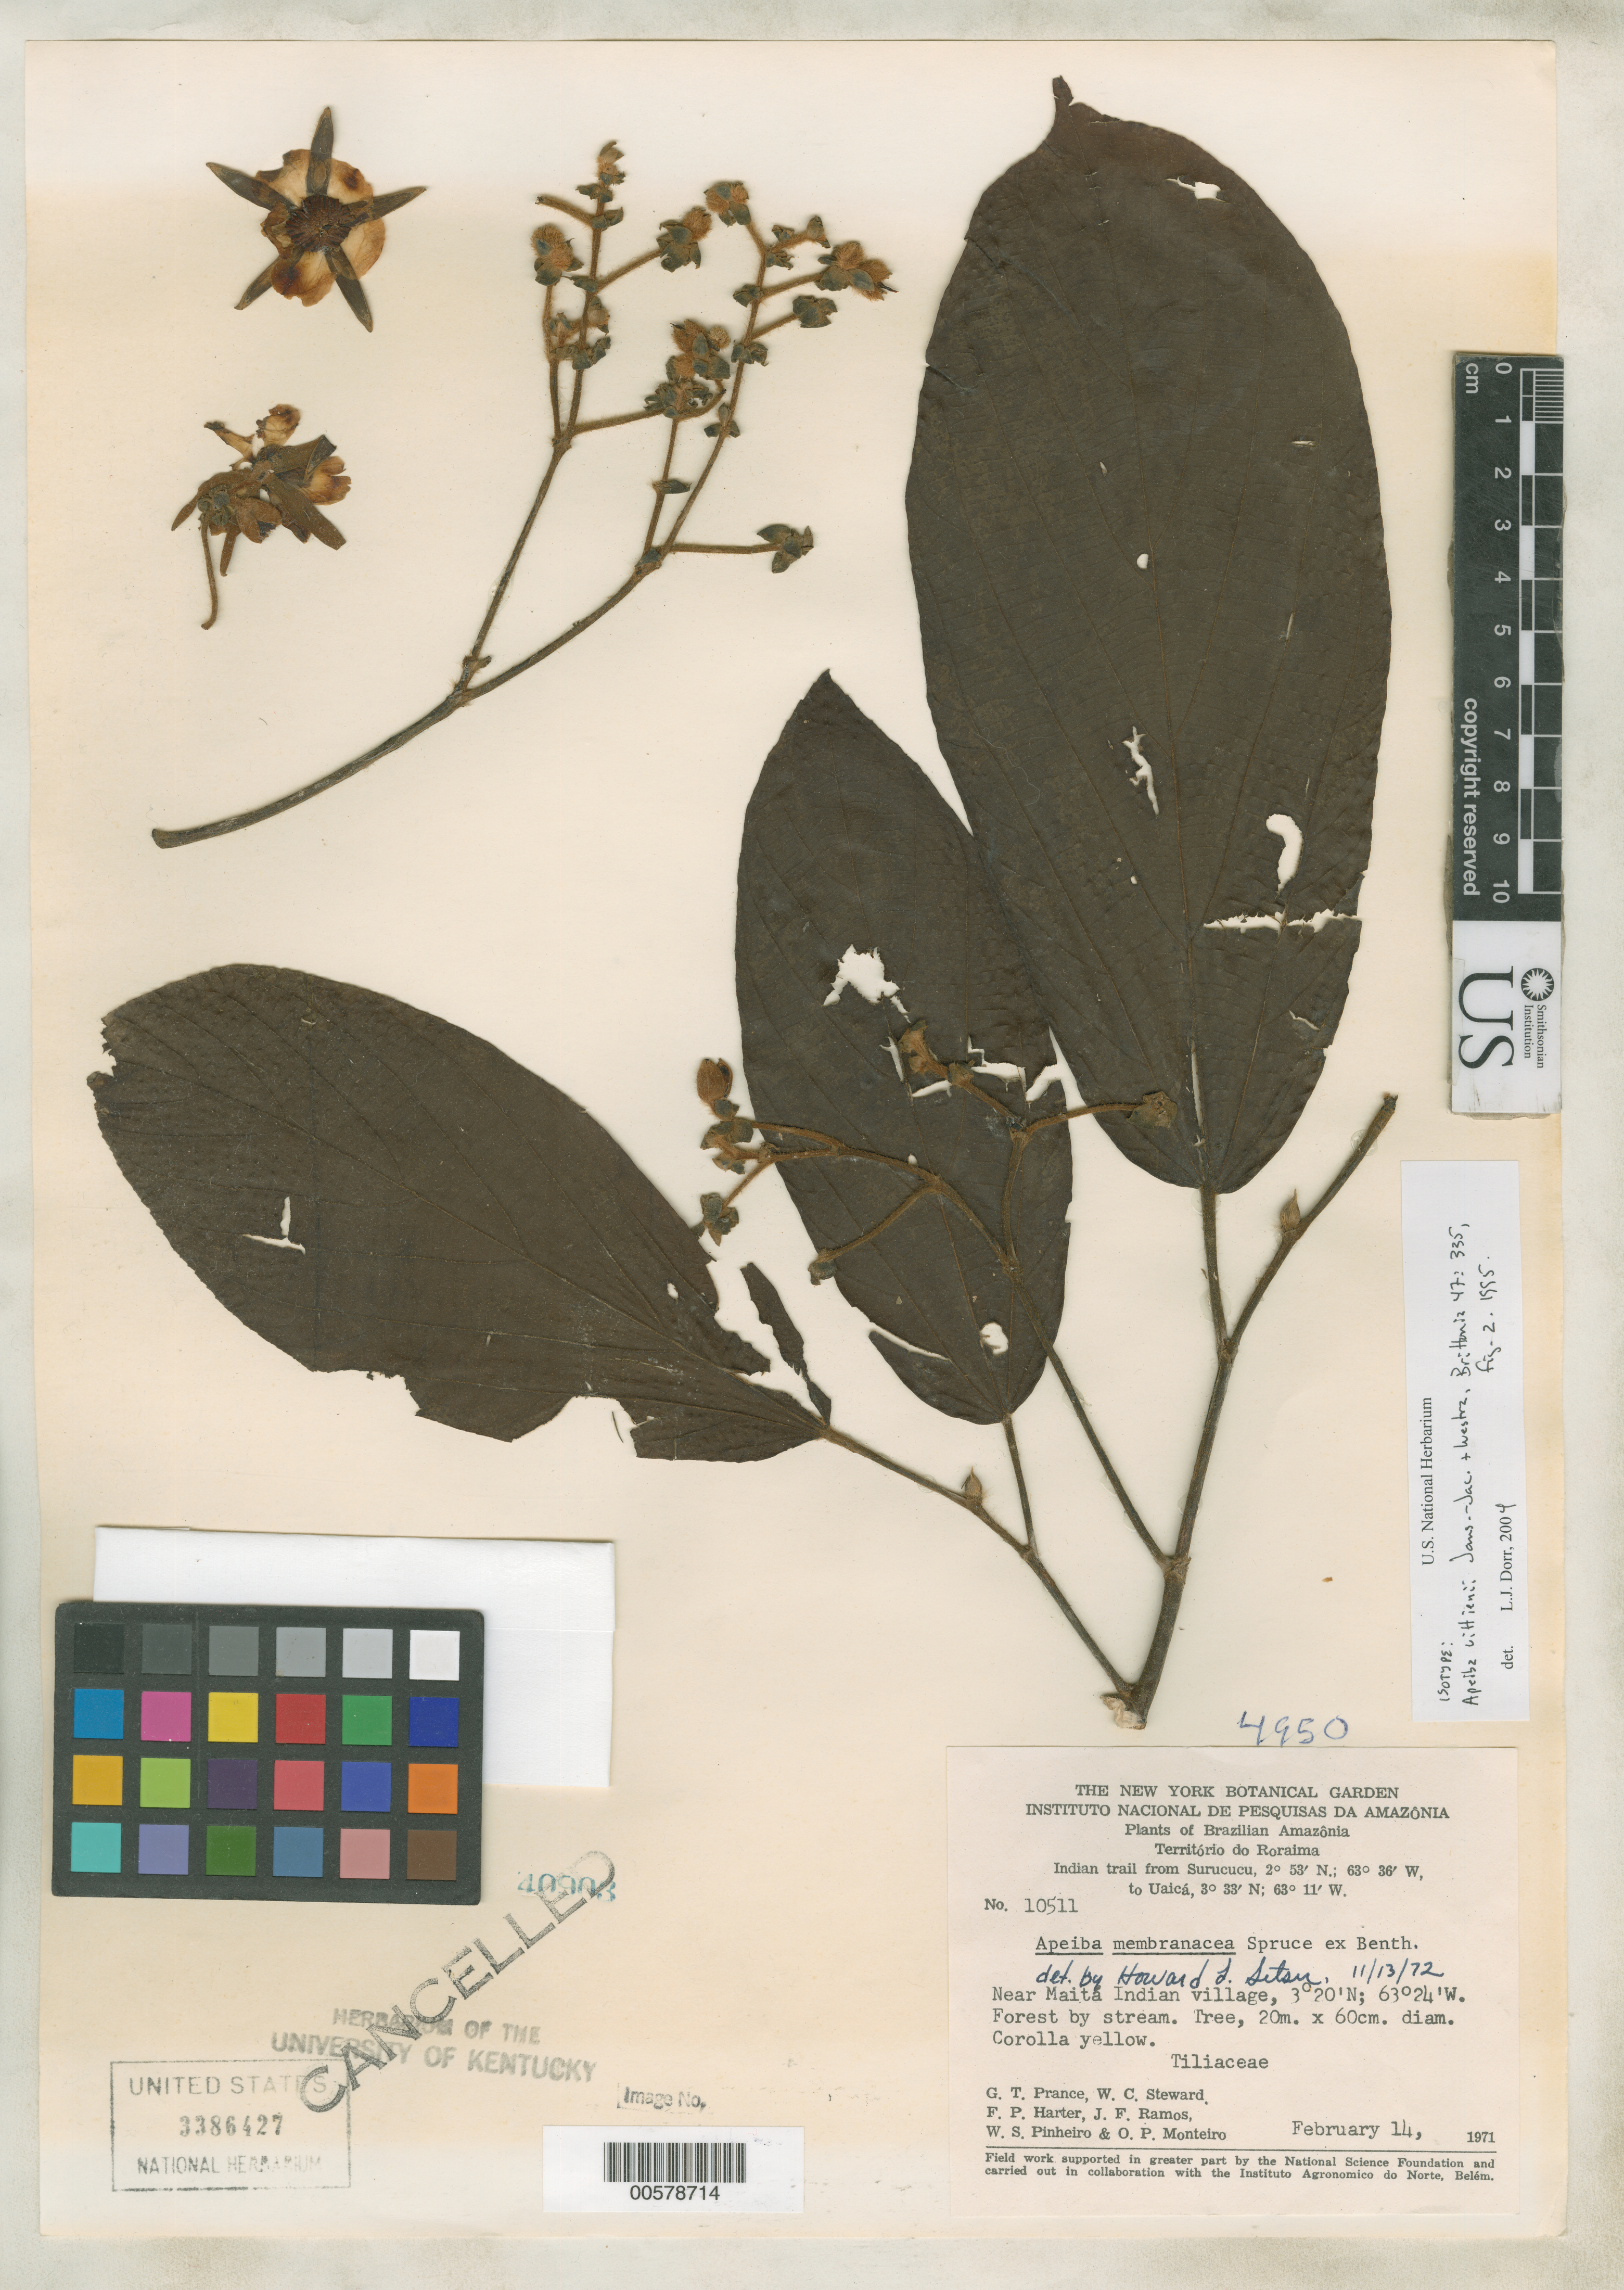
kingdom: Plantae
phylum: Tracheophyta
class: Magnoliopsida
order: Malvales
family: Malvaceae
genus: Apeiba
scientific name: Apeiba uittienii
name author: Jans.-Jac. & Westra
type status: Isotype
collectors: G. T. Prance, W. C. Steward, F. P. Harter & J. F. Ramos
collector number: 10511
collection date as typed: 14 Feb 1971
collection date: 1971-02-14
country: Brazil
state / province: Roraima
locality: Indian trail from Surucucu to Uaicá. Near Maitá Indian Village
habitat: Forest by stream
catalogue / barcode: US 3386427